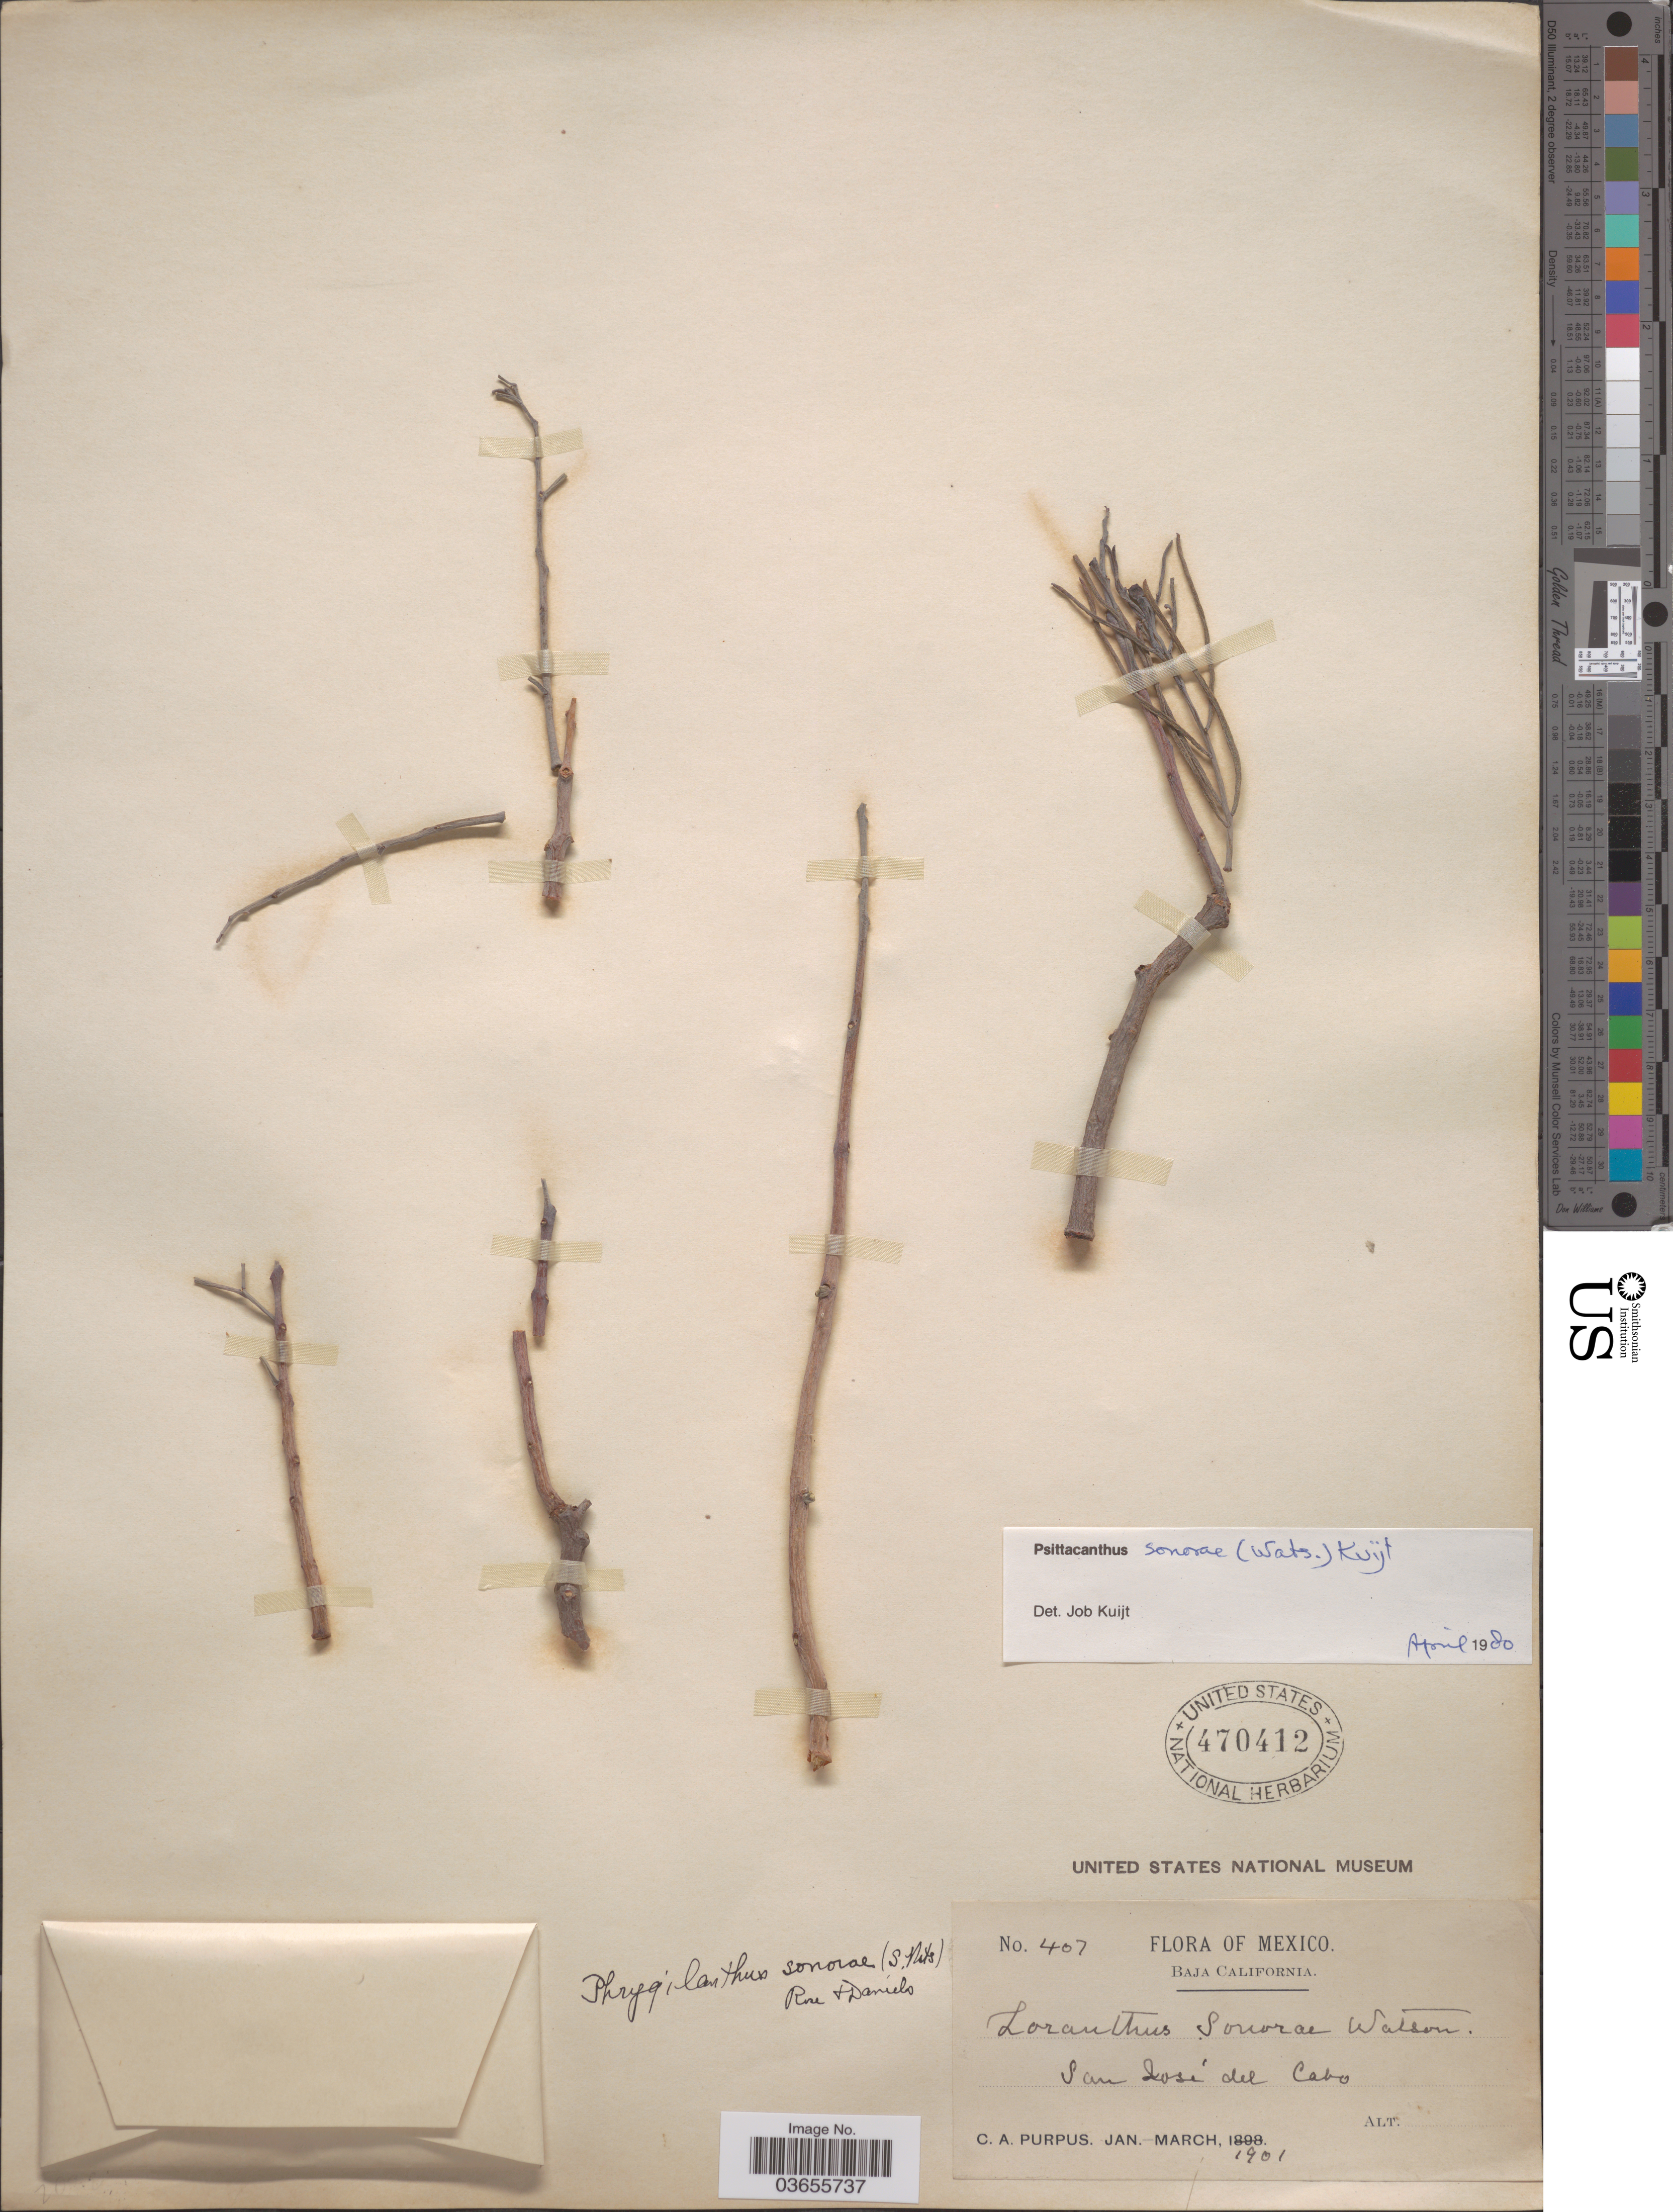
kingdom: Plantae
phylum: Tracheophyta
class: Magnoliopsida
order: Santalales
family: Loranthaceae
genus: Psittacanthus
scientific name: Psittacanthus sonorae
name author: (S. Watson) Kuijt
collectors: C. A. Purpus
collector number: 407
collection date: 1901-01/1901-03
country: Mexico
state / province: Baja California Sur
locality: San José del Cabo.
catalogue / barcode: US 470412